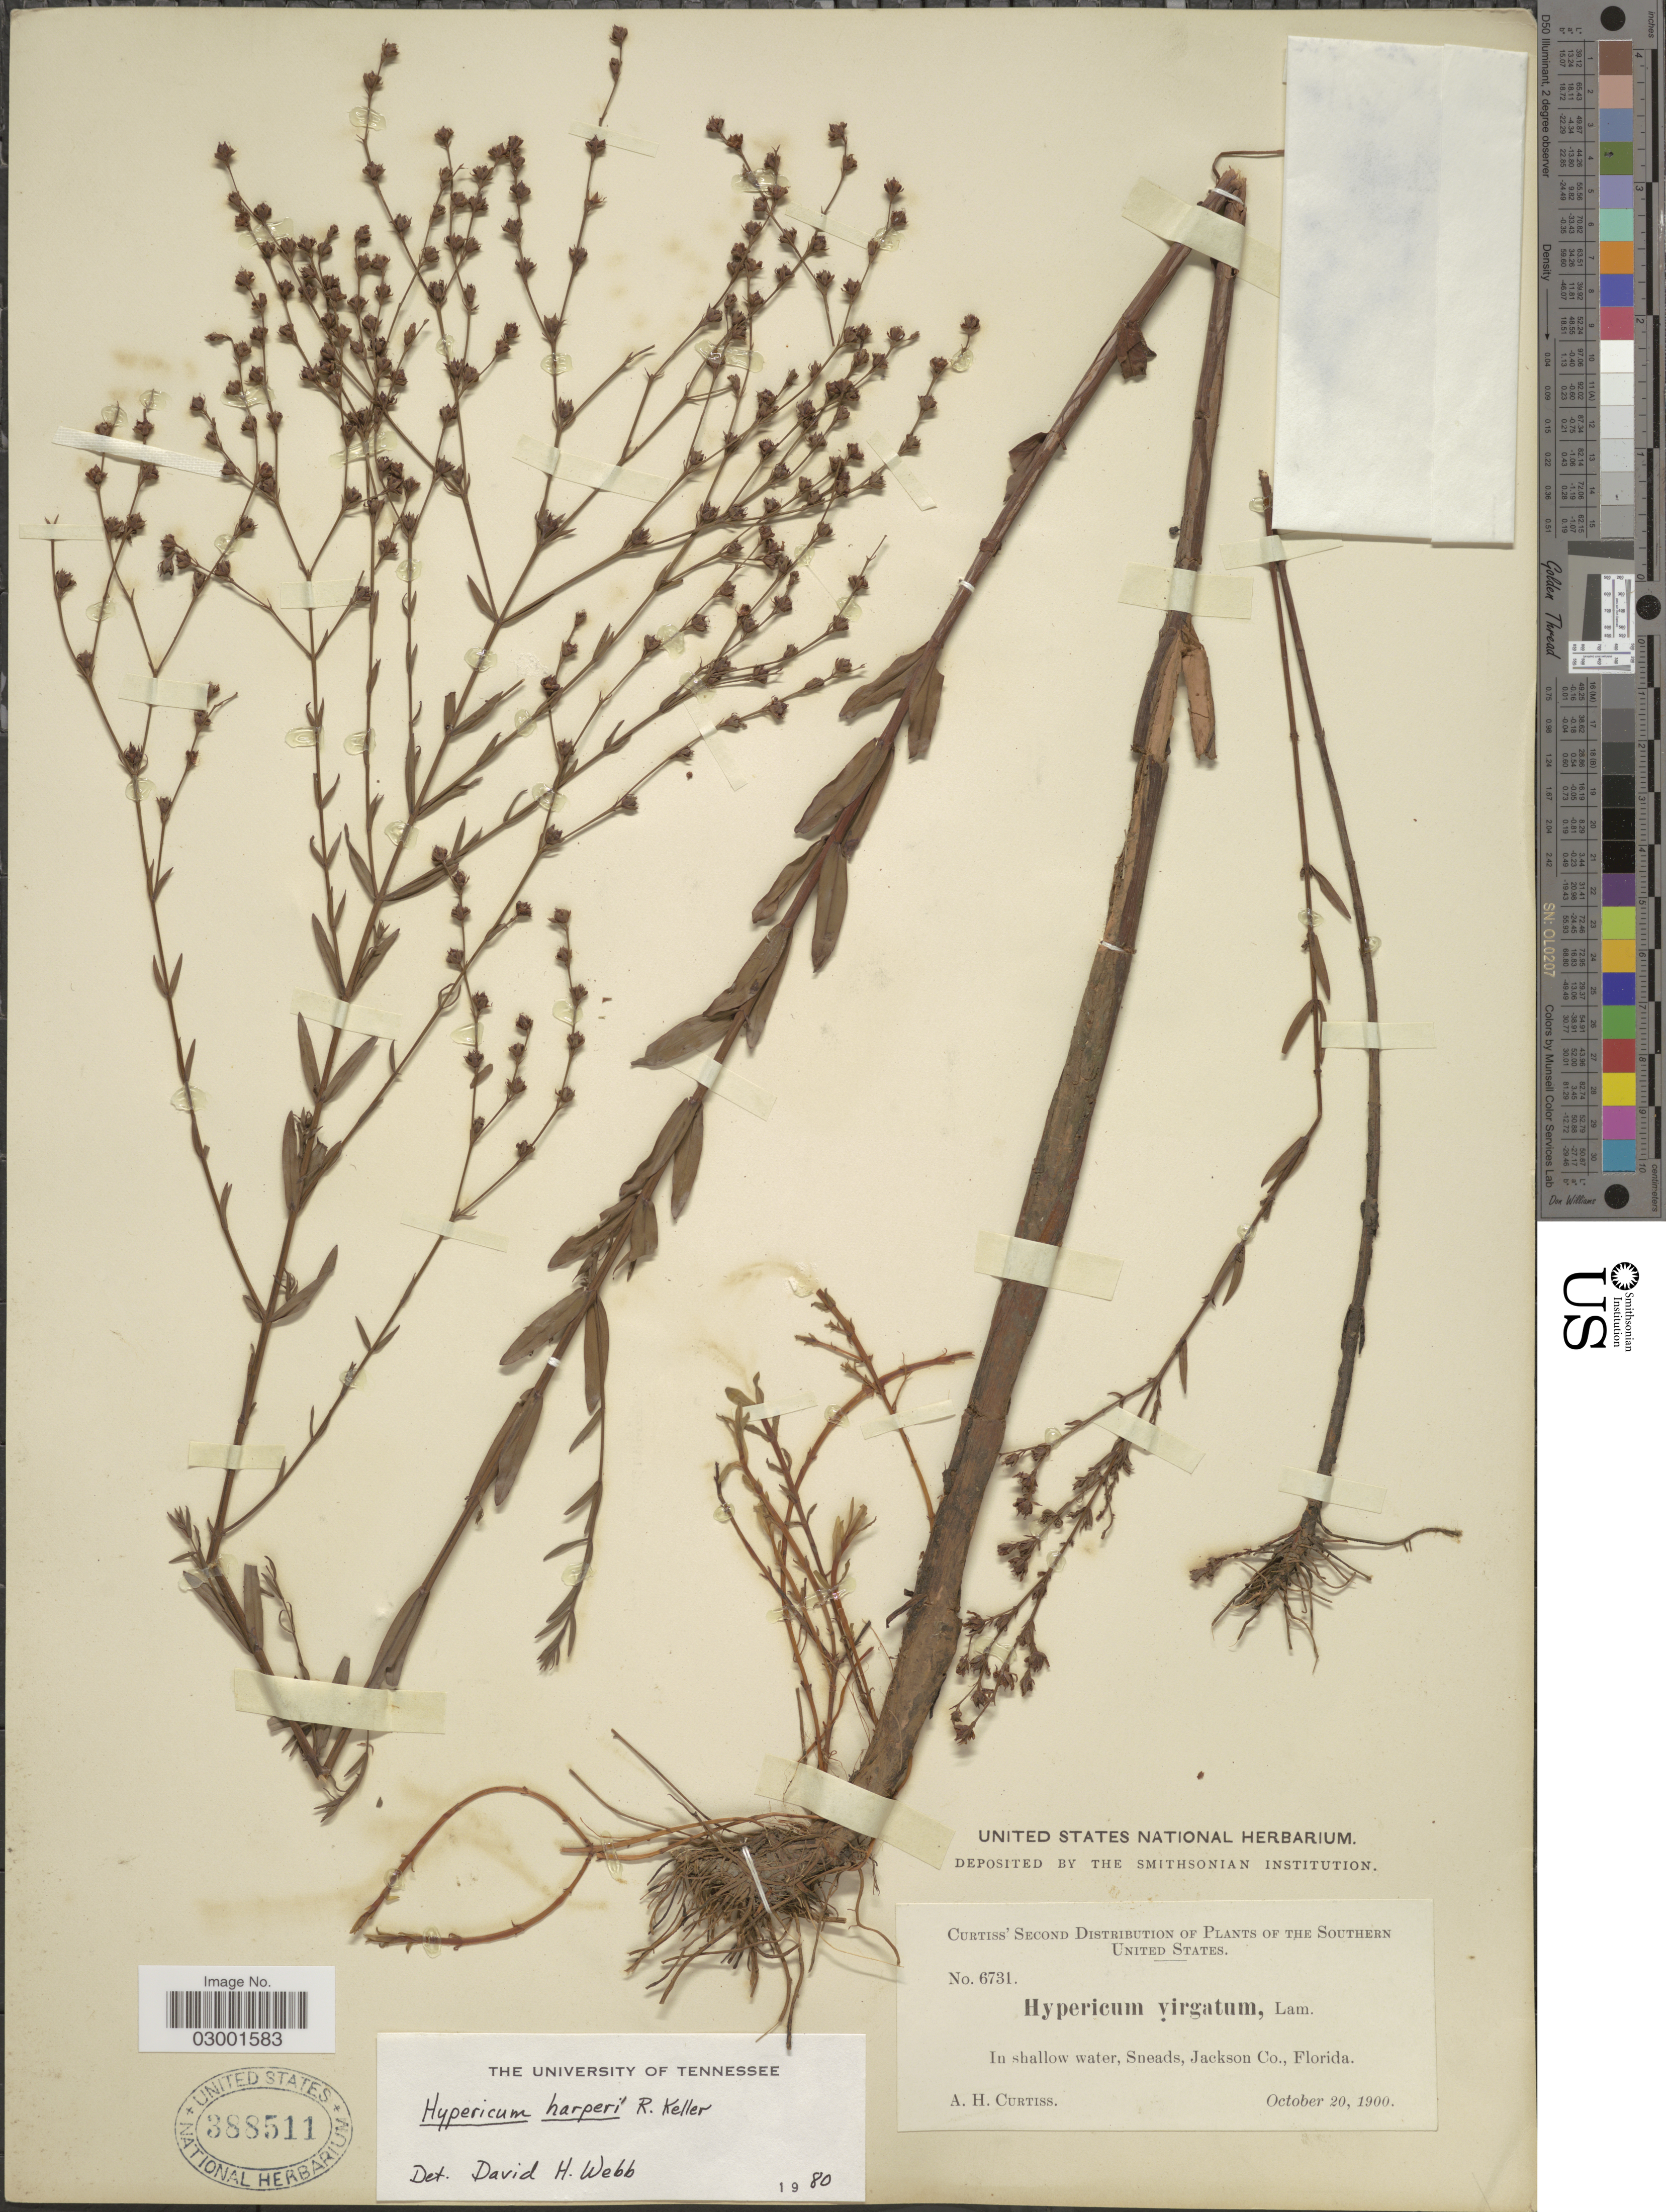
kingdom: Plantae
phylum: Tracheophyta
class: Magnoliopsida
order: Malpighiales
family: Hypericaceae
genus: Hypericum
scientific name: Hypericum harperi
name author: R. Keller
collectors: A. H. Curtiss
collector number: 6731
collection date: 1900-10-20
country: United States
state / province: Florida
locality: Southern United States, in shallow water, Sneads, Jackson Co.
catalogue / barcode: US 388511